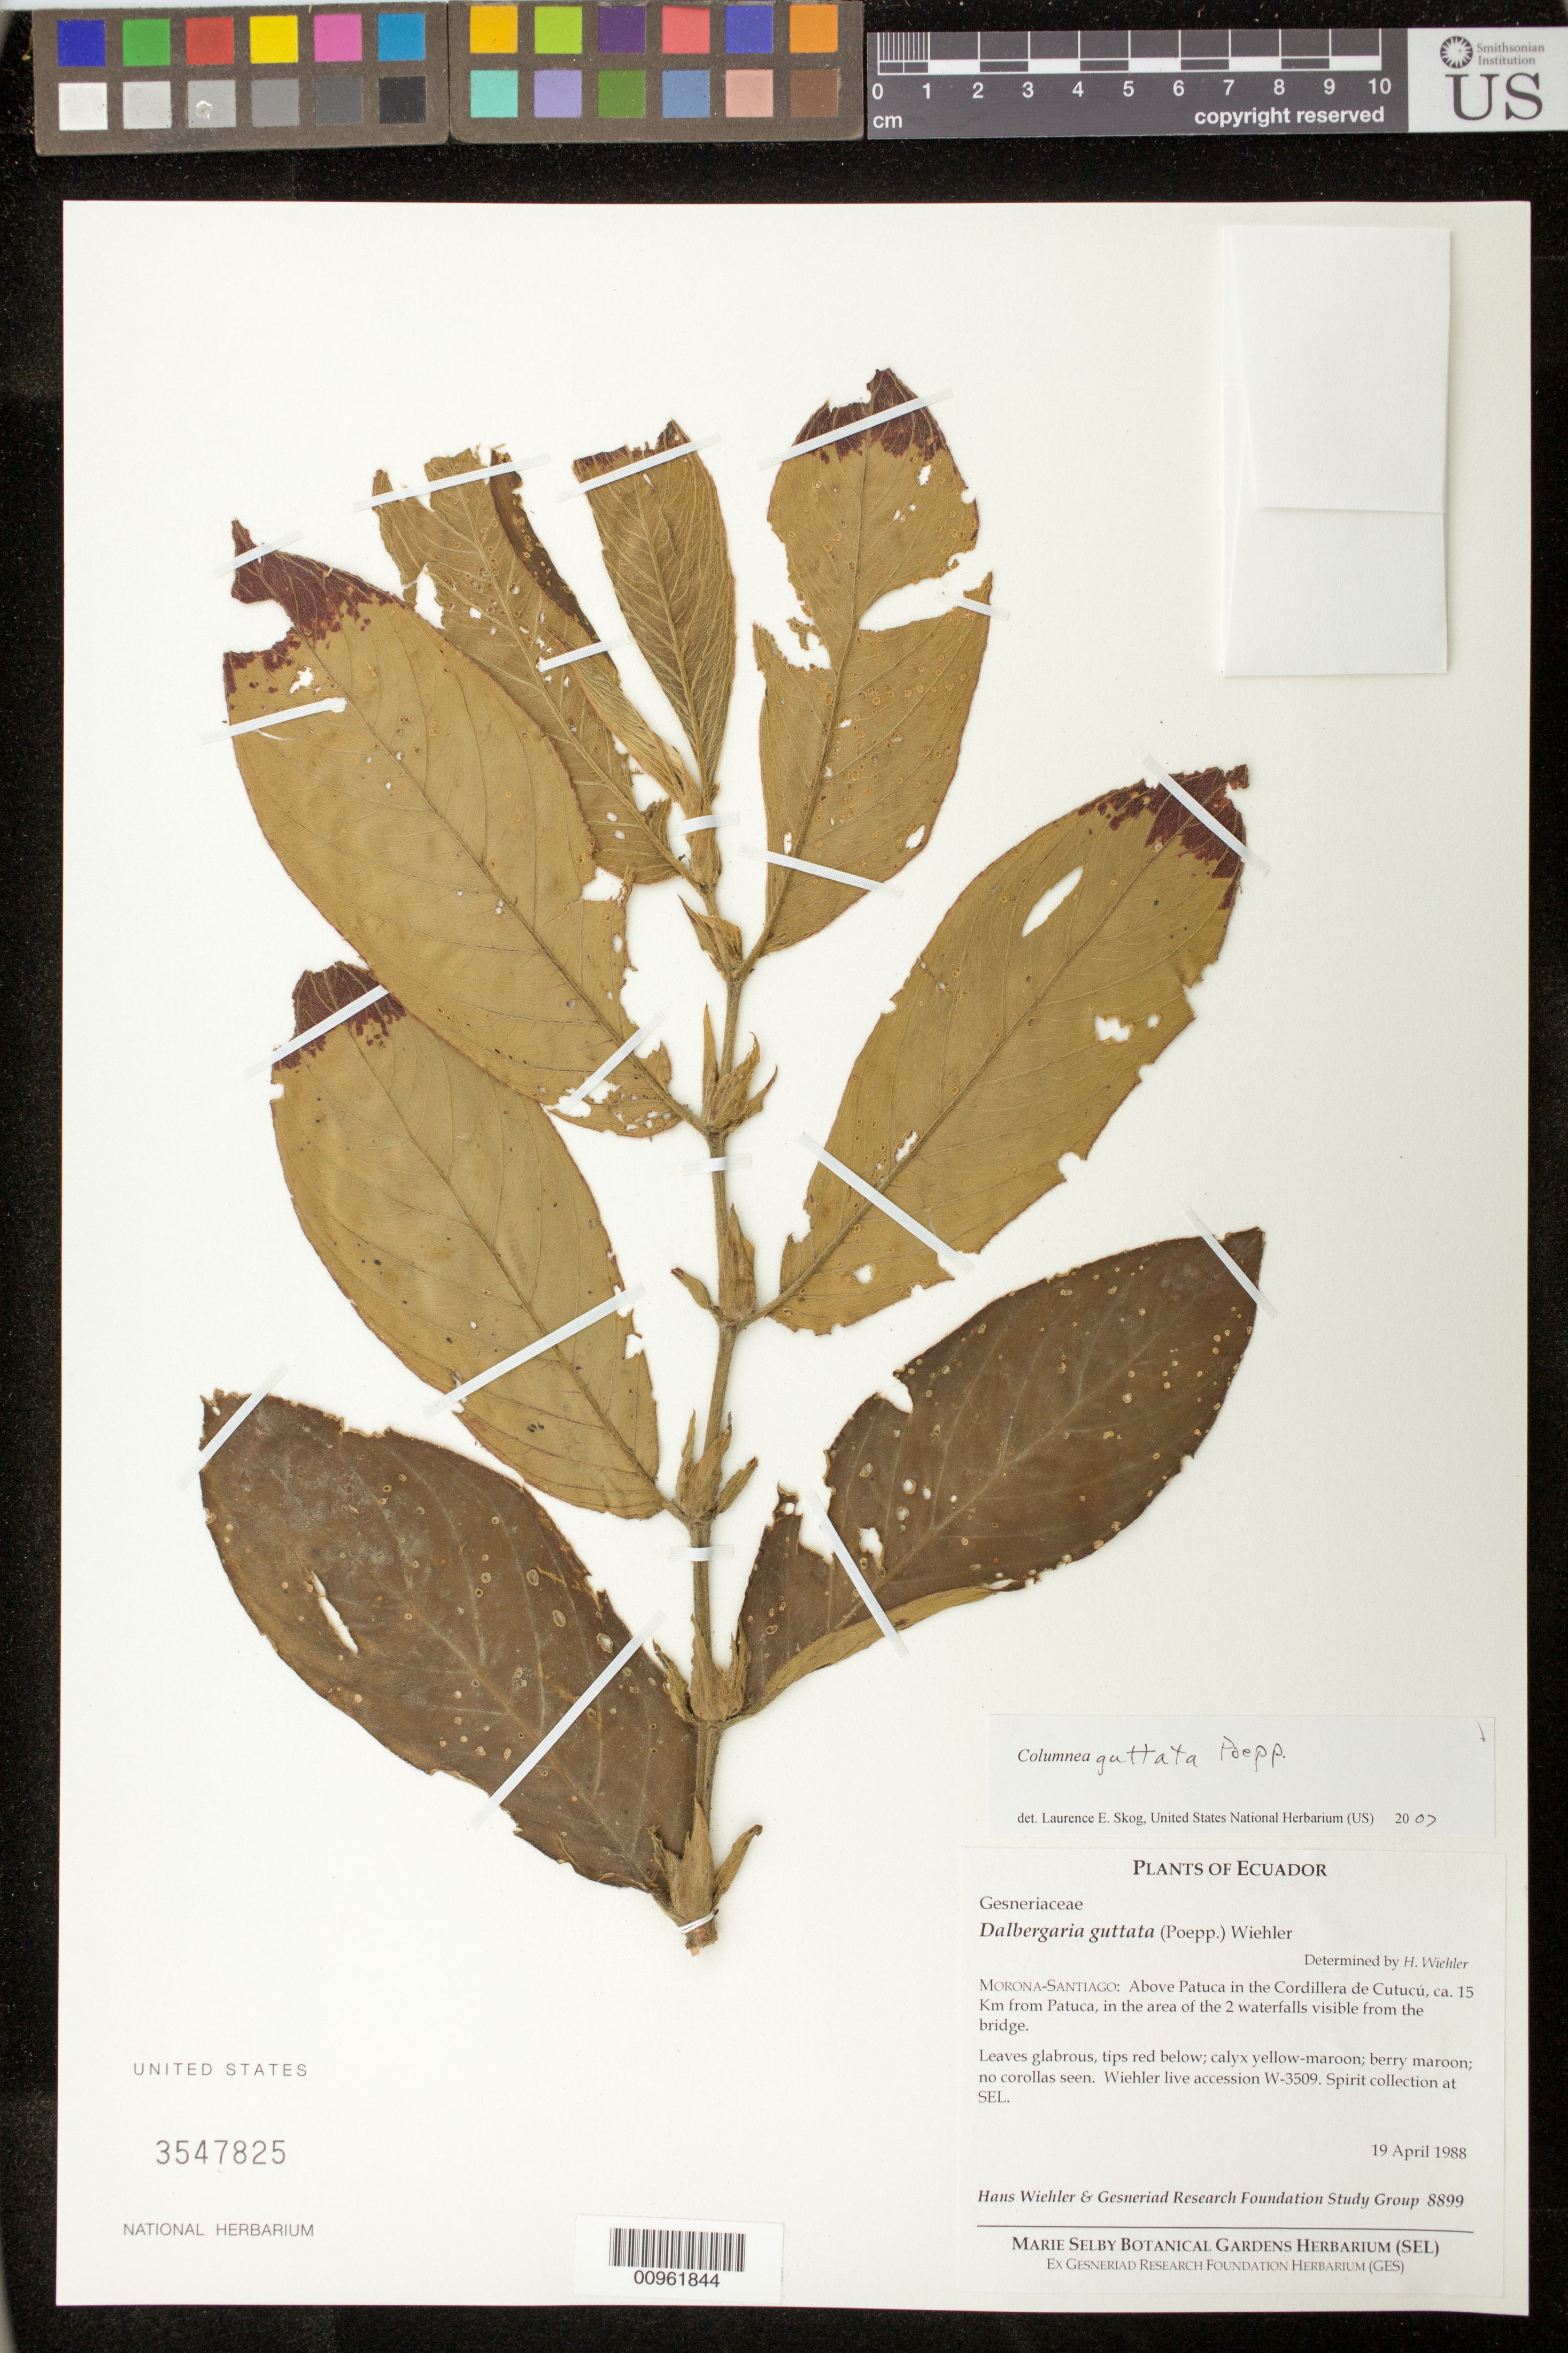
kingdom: Plantae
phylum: Tracheophyta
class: Magnoliopsida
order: Lamiales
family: Gesneriaceae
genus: Columnea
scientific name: Columnea guttata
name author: Poepp.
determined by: Skog, Laurence E.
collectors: H. J. Wiehler & GRF Study Group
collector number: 8899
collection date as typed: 19 Apr 1988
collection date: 1988-04-19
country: Ecuador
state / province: Morona-Santiago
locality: Morona-Santiago: above Patuca in the Cordillera de Cutucú, ca. 15 km from Patuca, in the area of the 2 waterfalls visible from the bridge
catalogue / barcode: US 3547825